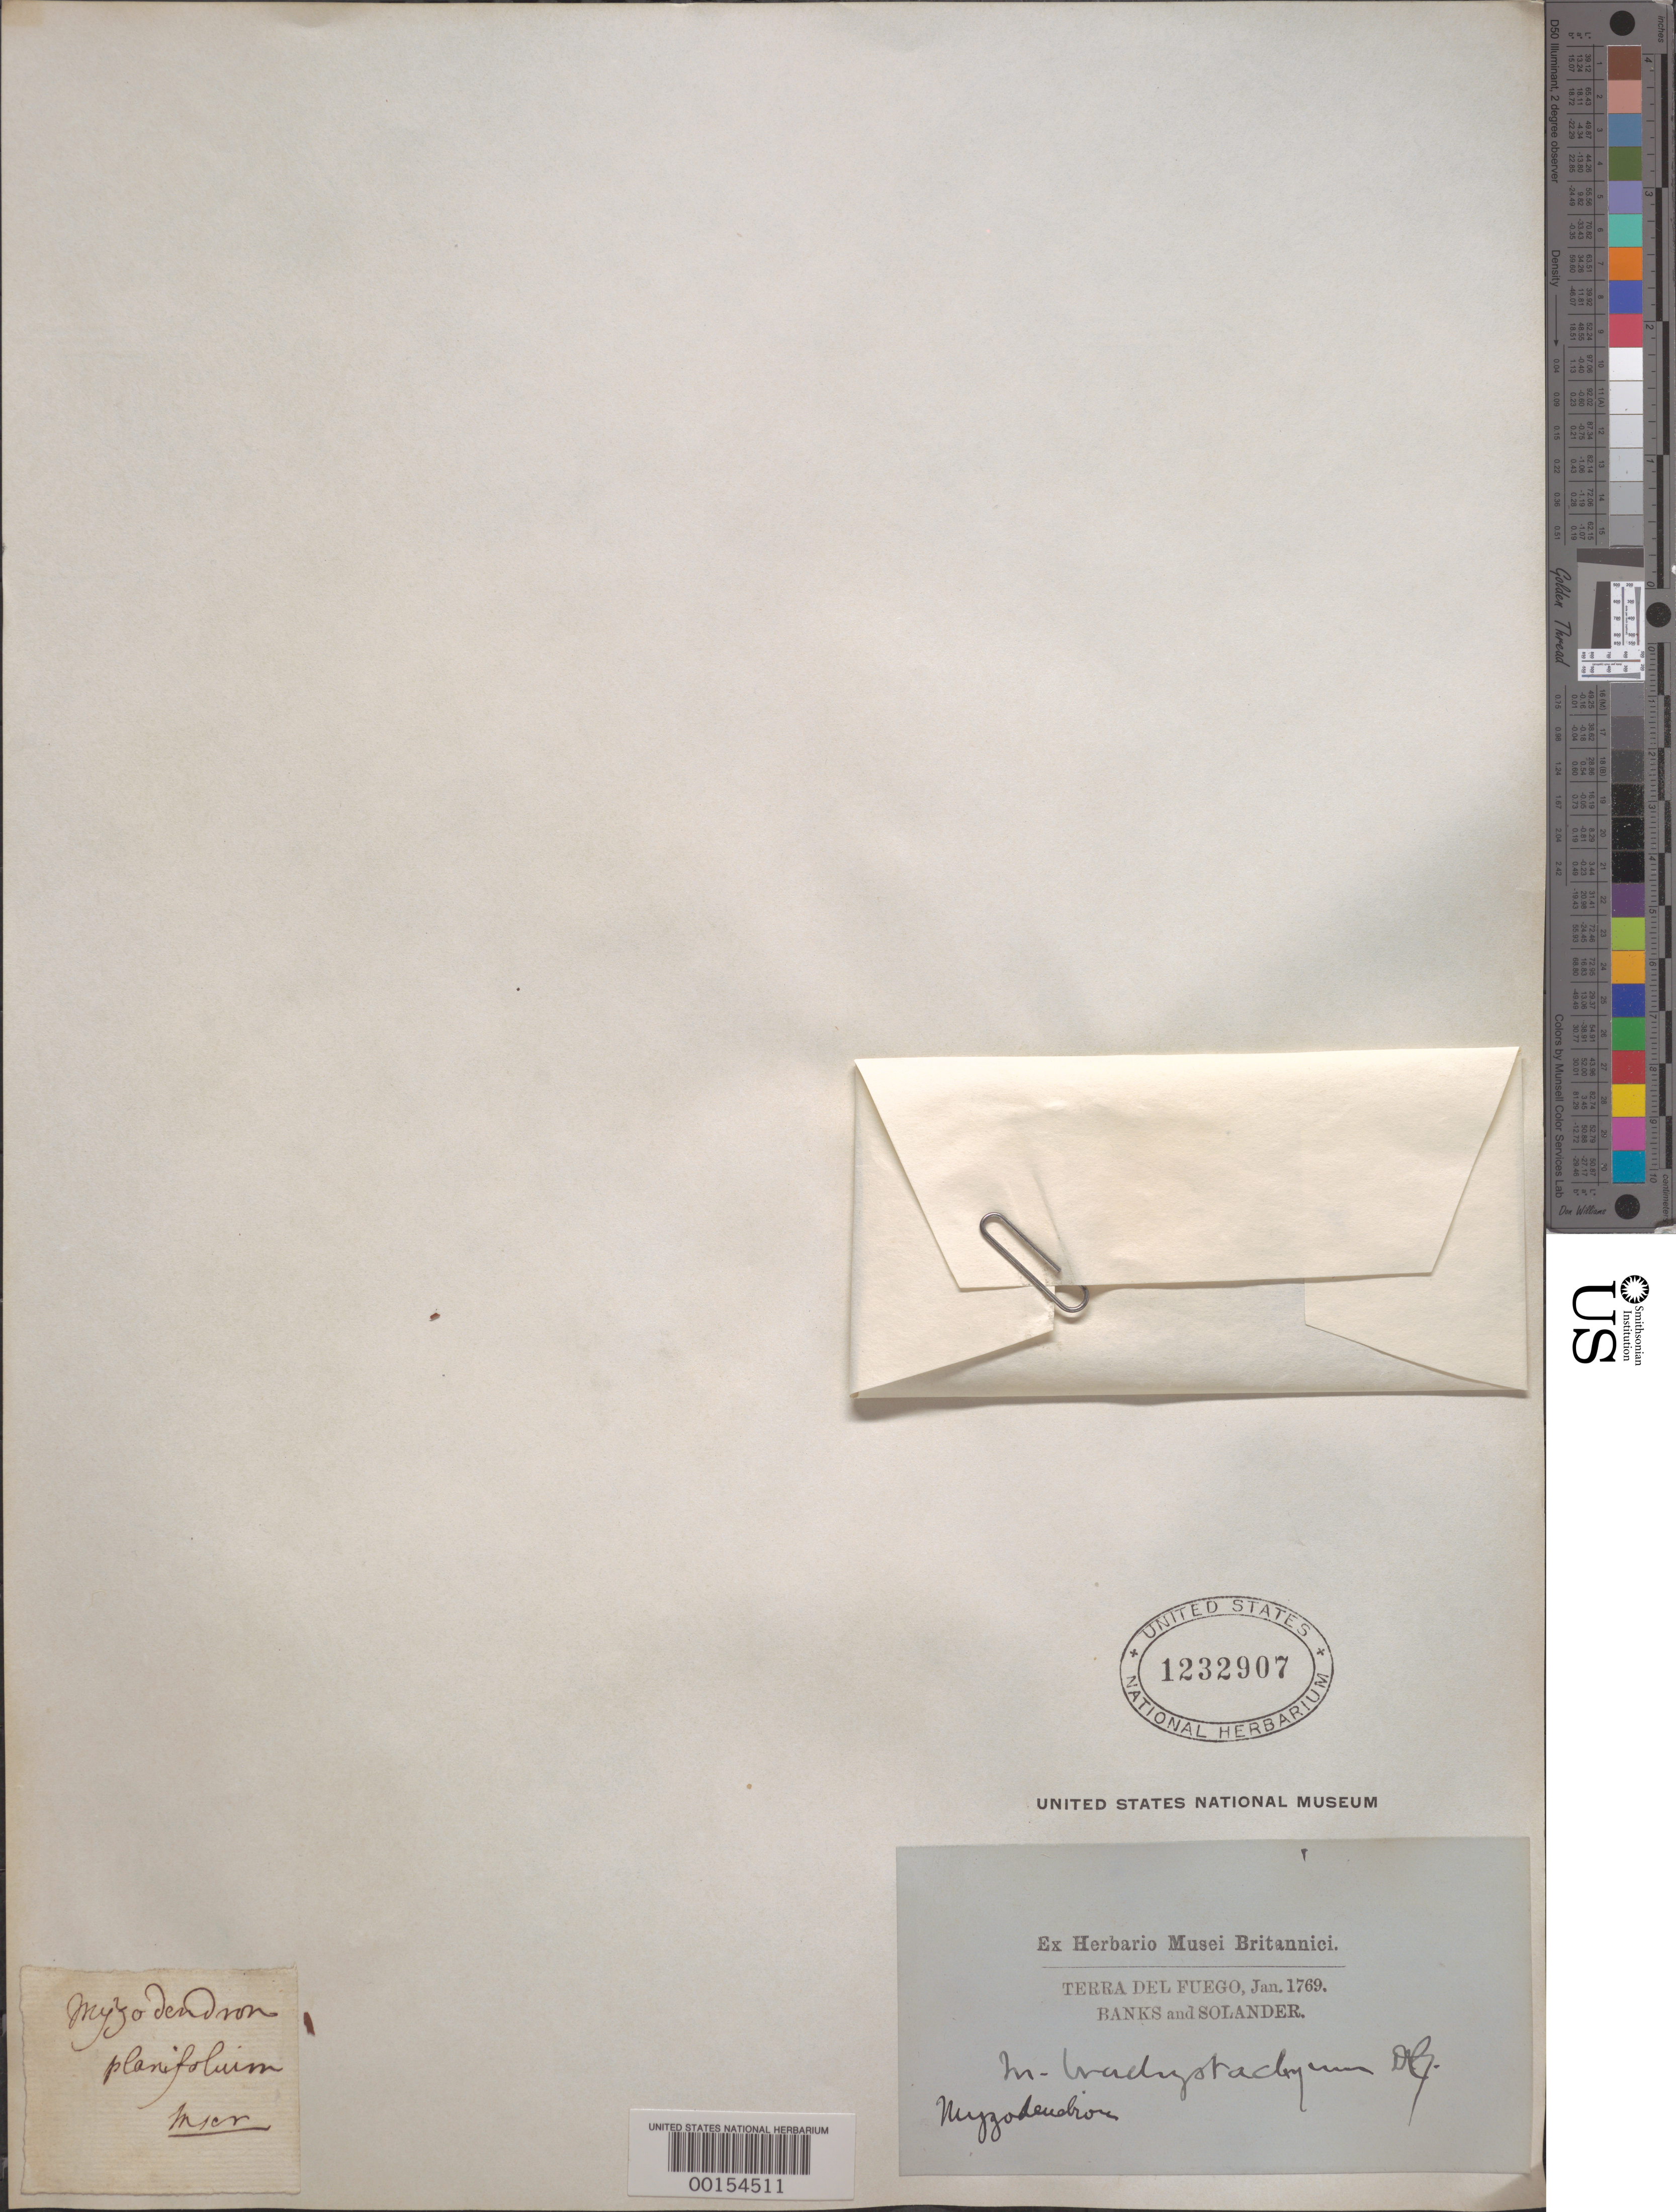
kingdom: Plantae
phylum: Tracheophyta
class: Magnoliopsida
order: Santalales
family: Misodendraceae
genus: Misodendrum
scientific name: Misodendrum brachystachyum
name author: DC.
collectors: -- Banks & -- Solander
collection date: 1769-01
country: Argentina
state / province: Tierra del Fuego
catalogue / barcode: US 1232907